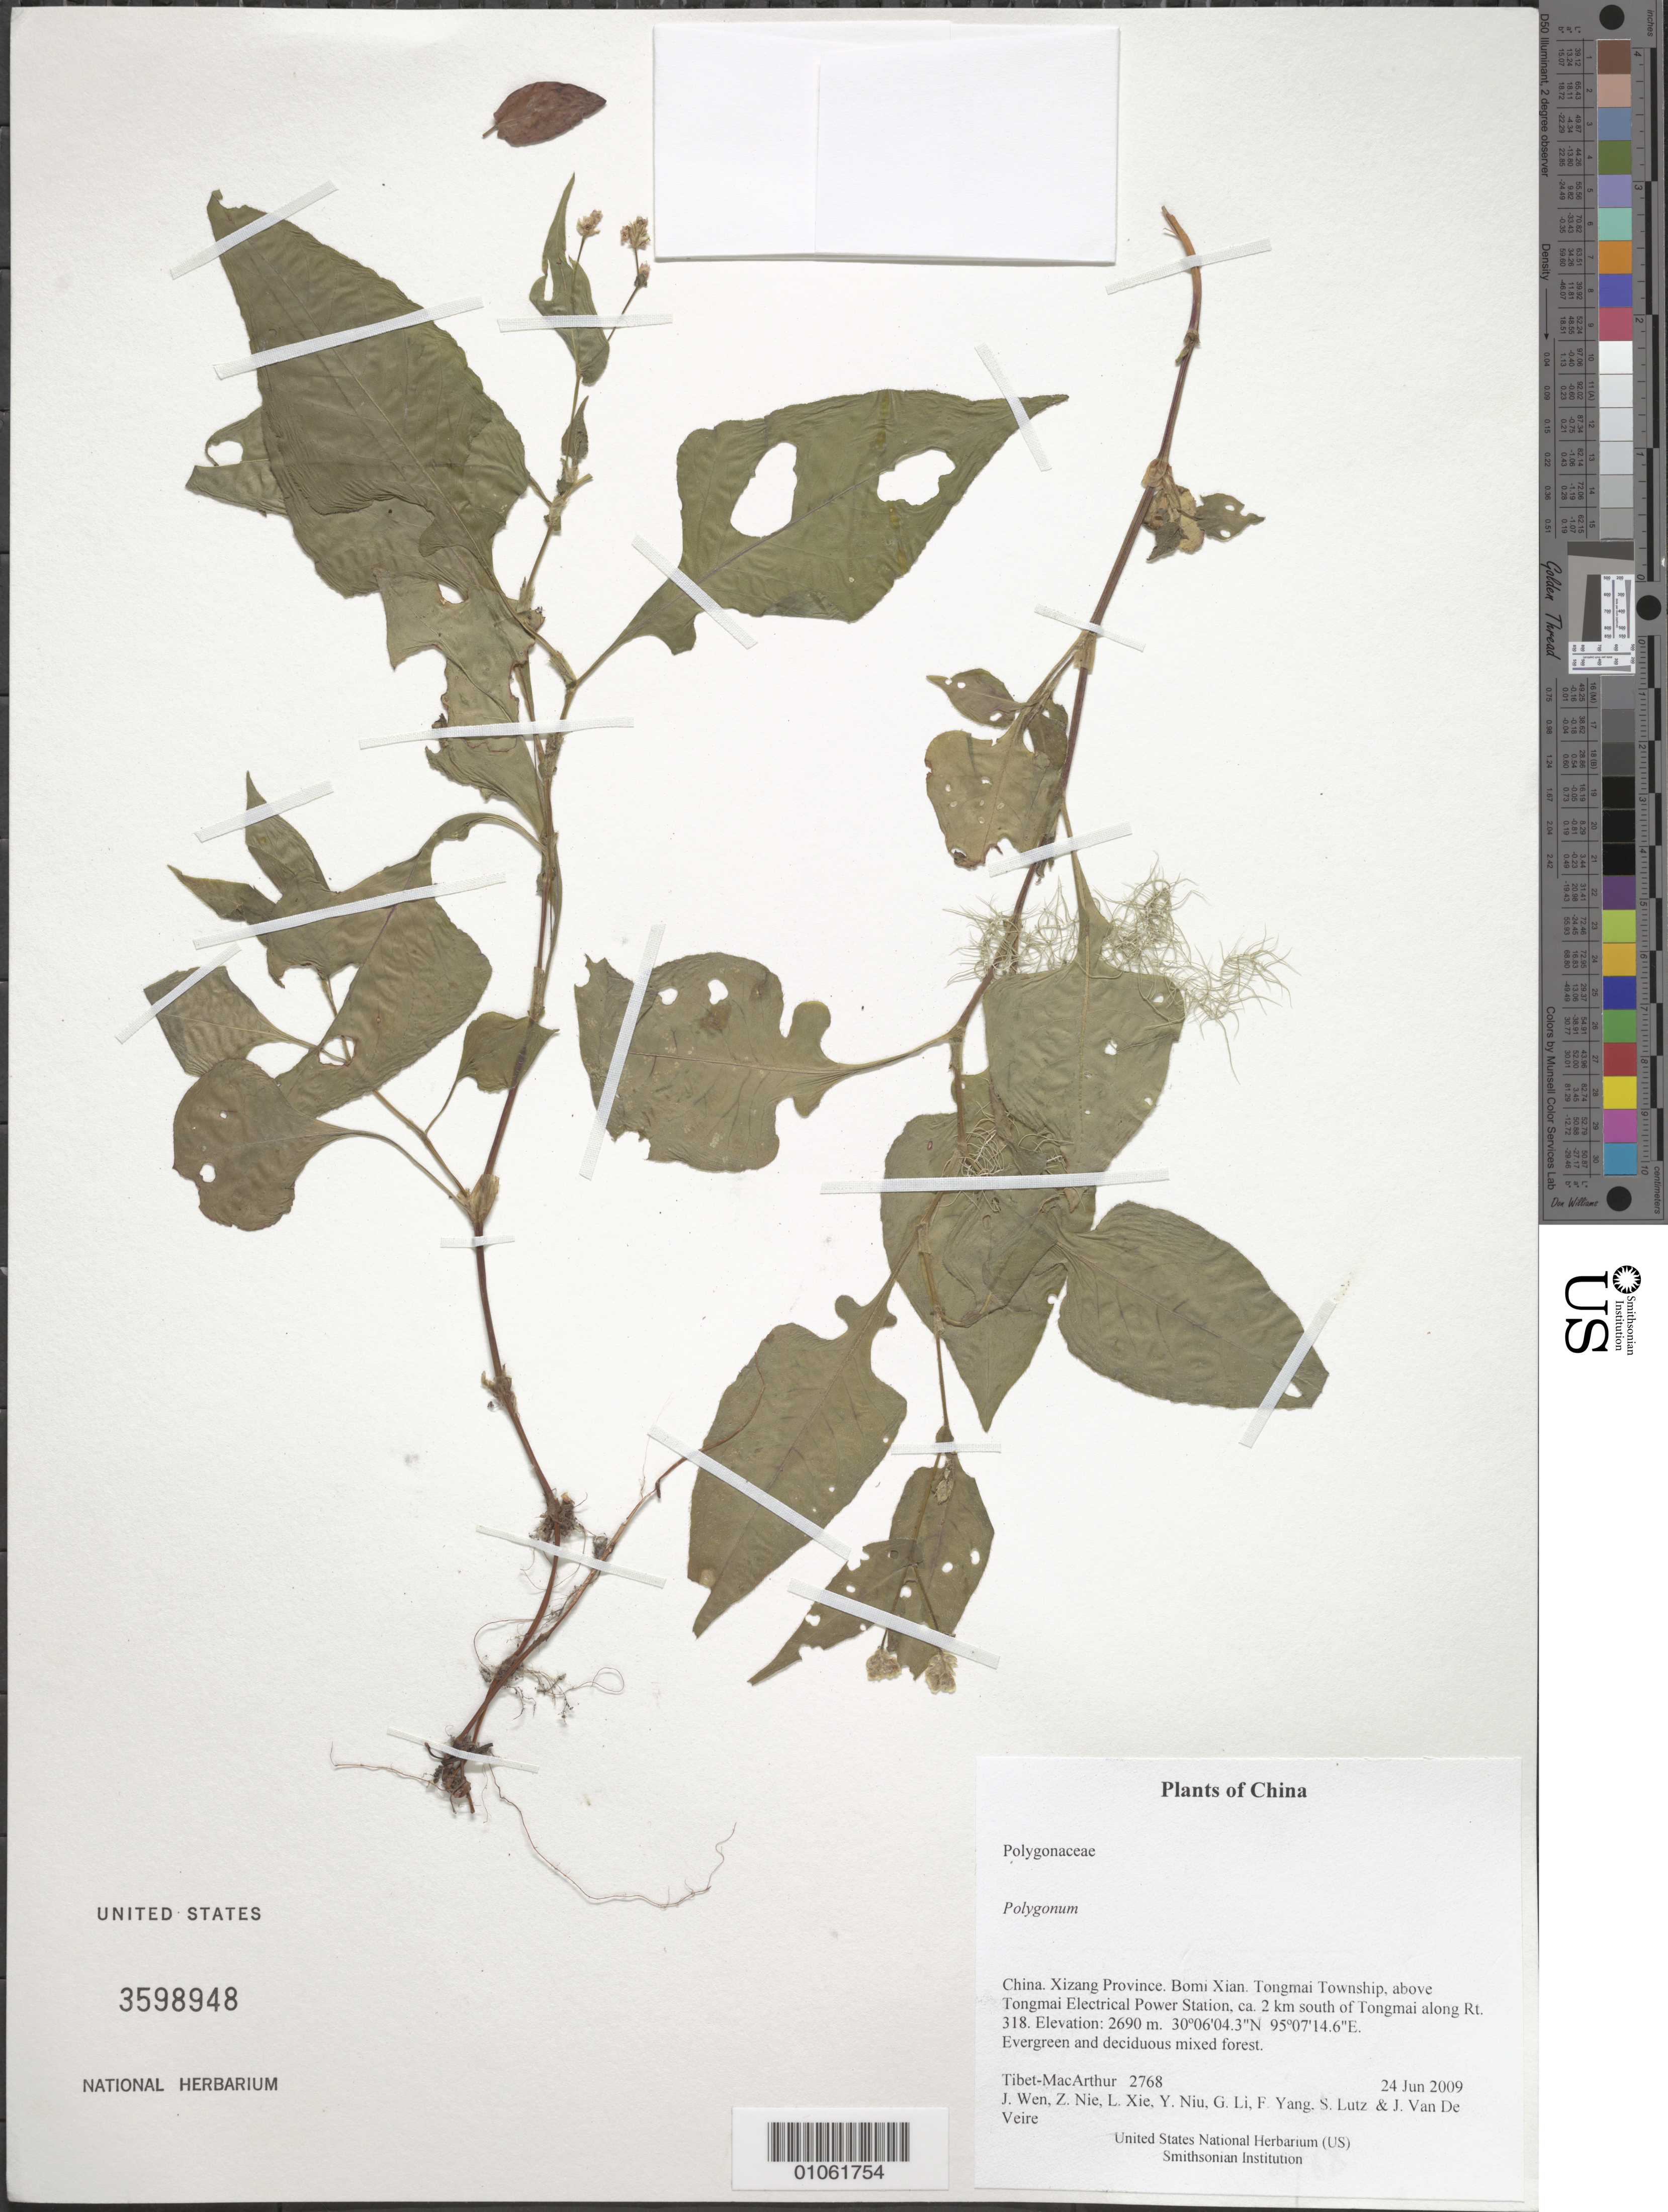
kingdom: Plantae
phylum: Tracheophyta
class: Magnoliopsida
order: Caryophyllales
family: Polygonaceae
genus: Polygonum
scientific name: Polygonum sp.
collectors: Tibet-MacArthur, J. Wen, Z. Nie, L. Xie, Y. Niu, G. Li, F. Yang, S. Lutz & J. Van De Veire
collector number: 2768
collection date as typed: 24 Jun 2009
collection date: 2009-06-24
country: China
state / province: Xizang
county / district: Bomi Xian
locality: Tongmai Township, above Tongmai Electrical Power Station, ca. 2 km south of Tongmai along Rt. 318.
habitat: Evergreen and deciduous mixed forest.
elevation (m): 2690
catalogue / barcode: US 3598948